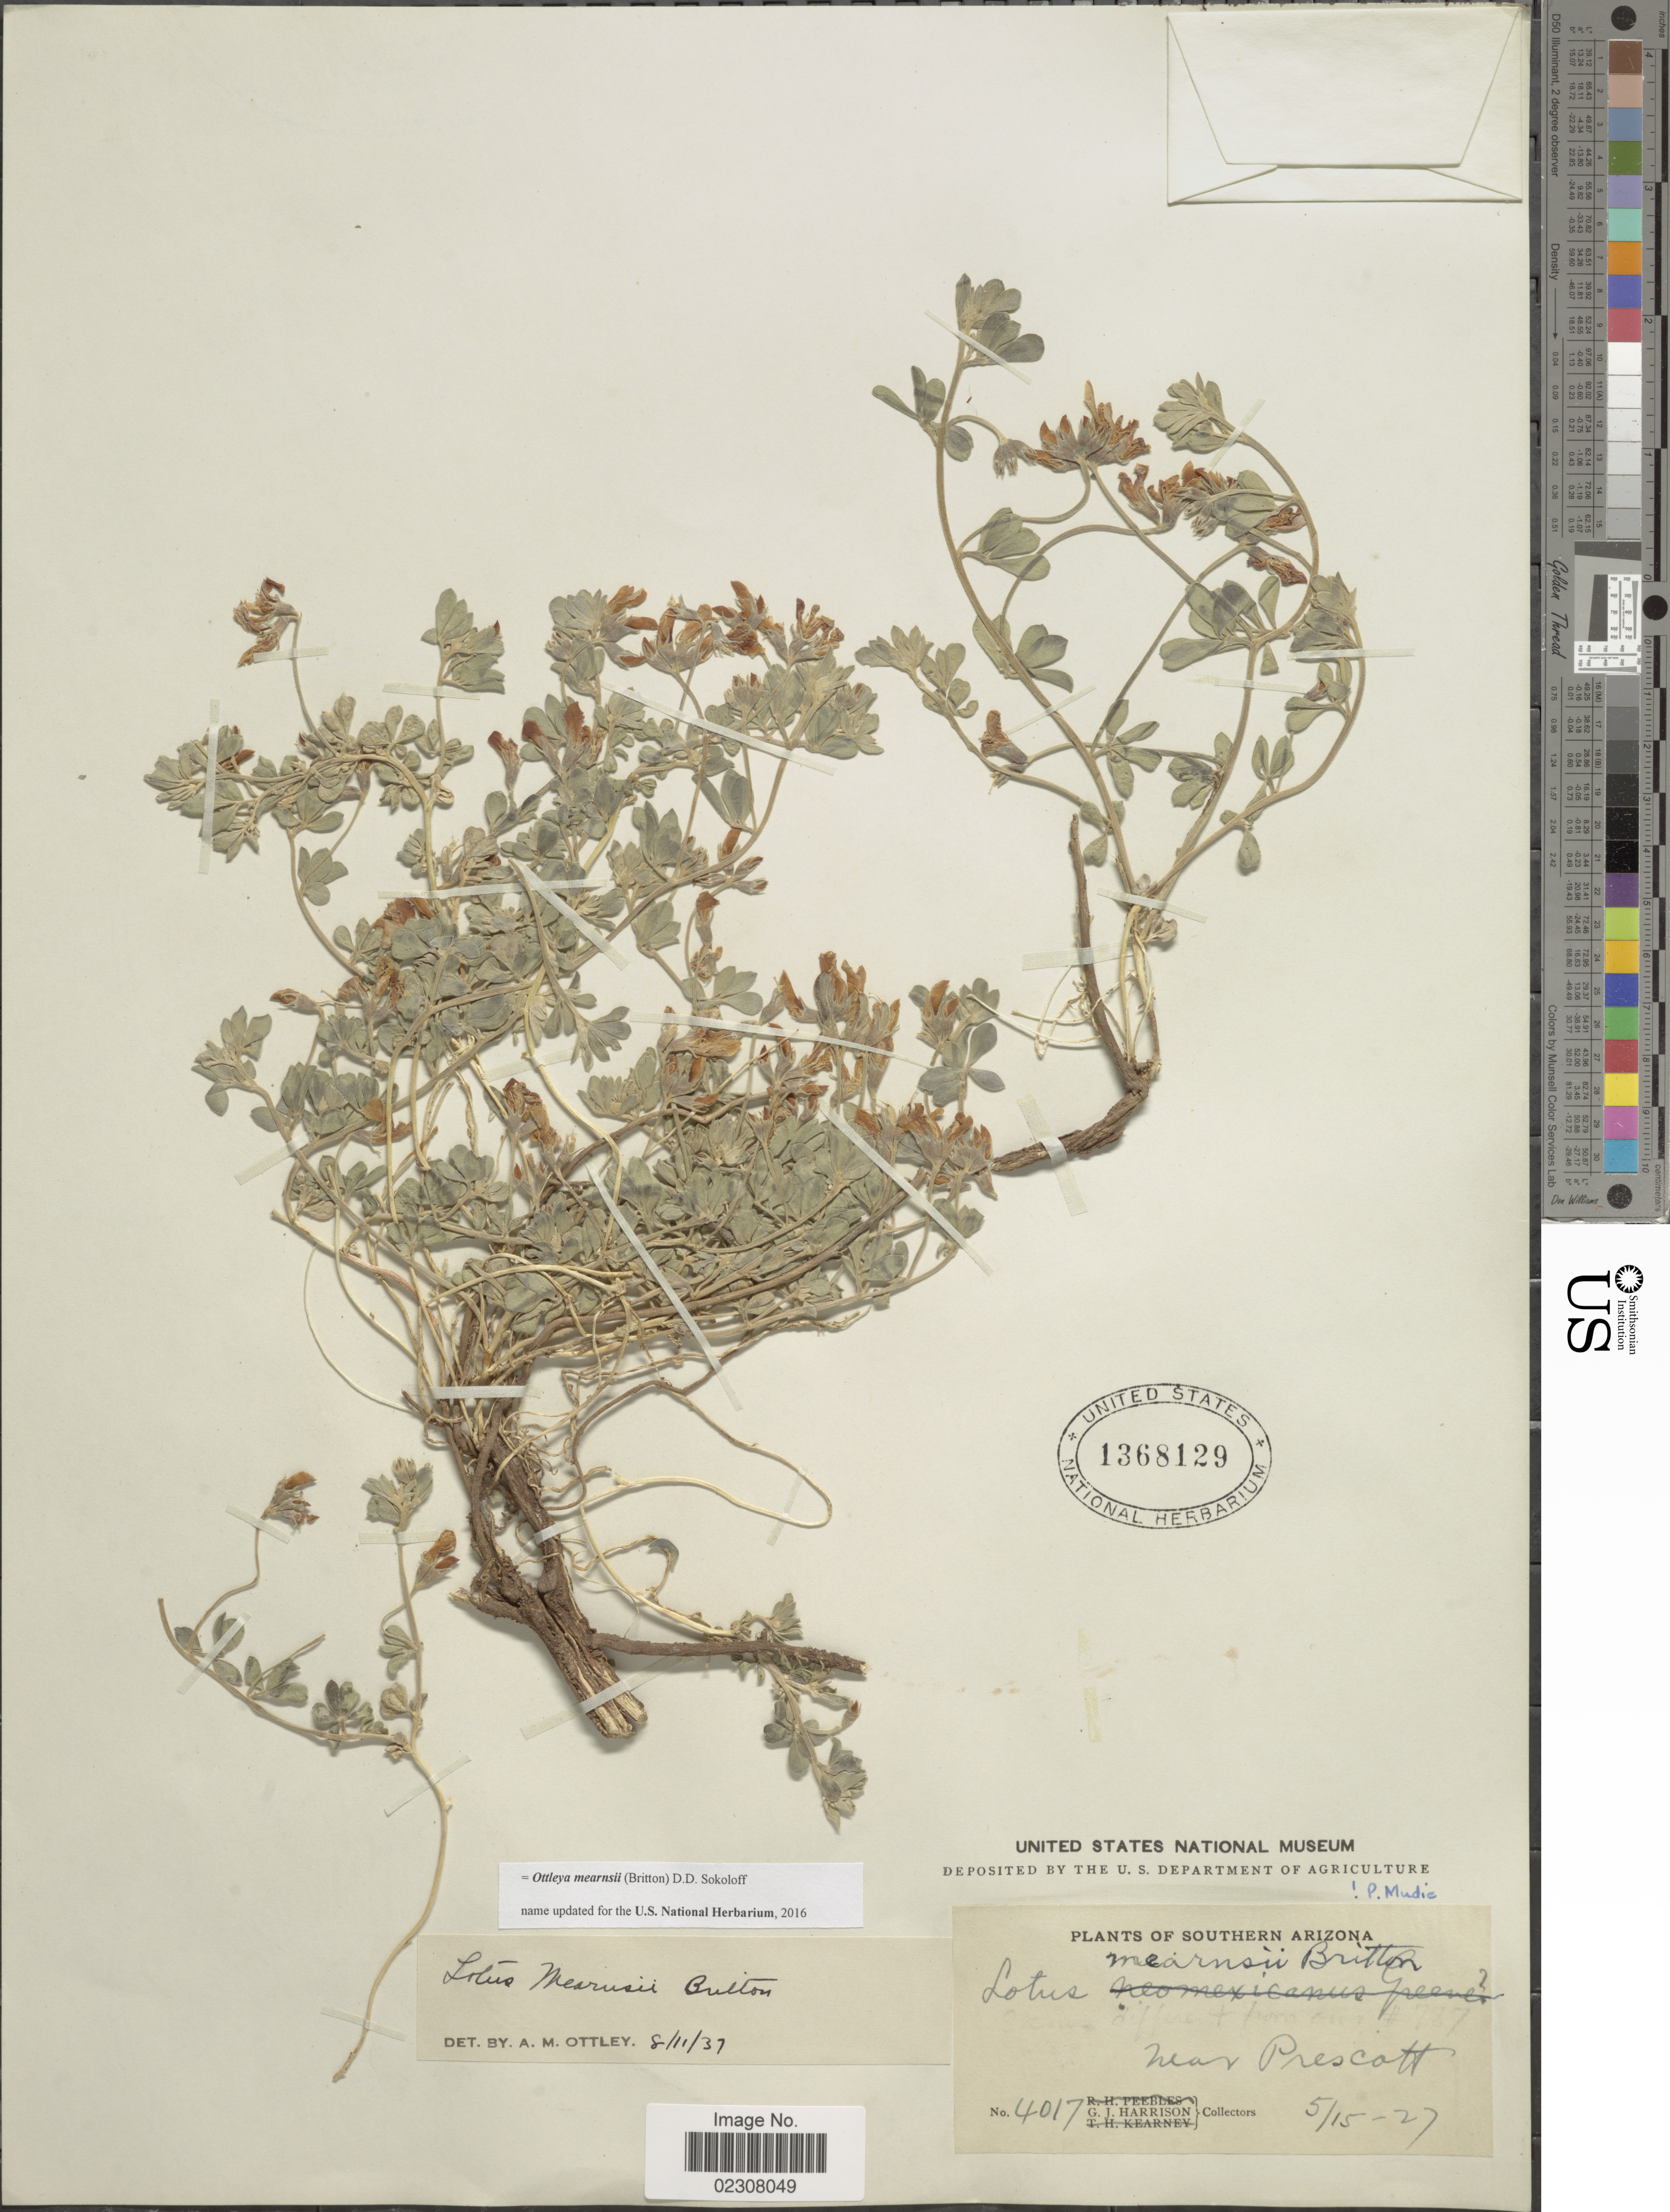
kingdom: Plantae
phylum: Tracheophyta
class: Magnoliopsida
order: Fabales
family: Fabaceae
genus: Ottleya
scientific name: Ottleya mearnsii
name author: (Britton) D.D. Sokoloff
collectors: G. J. Harrison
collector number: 4017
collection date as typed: Transcribed d/m/y: 15/5/27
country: United States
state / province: Arizona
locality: Southern Arizona, near Prescott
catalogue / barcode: US 1368129